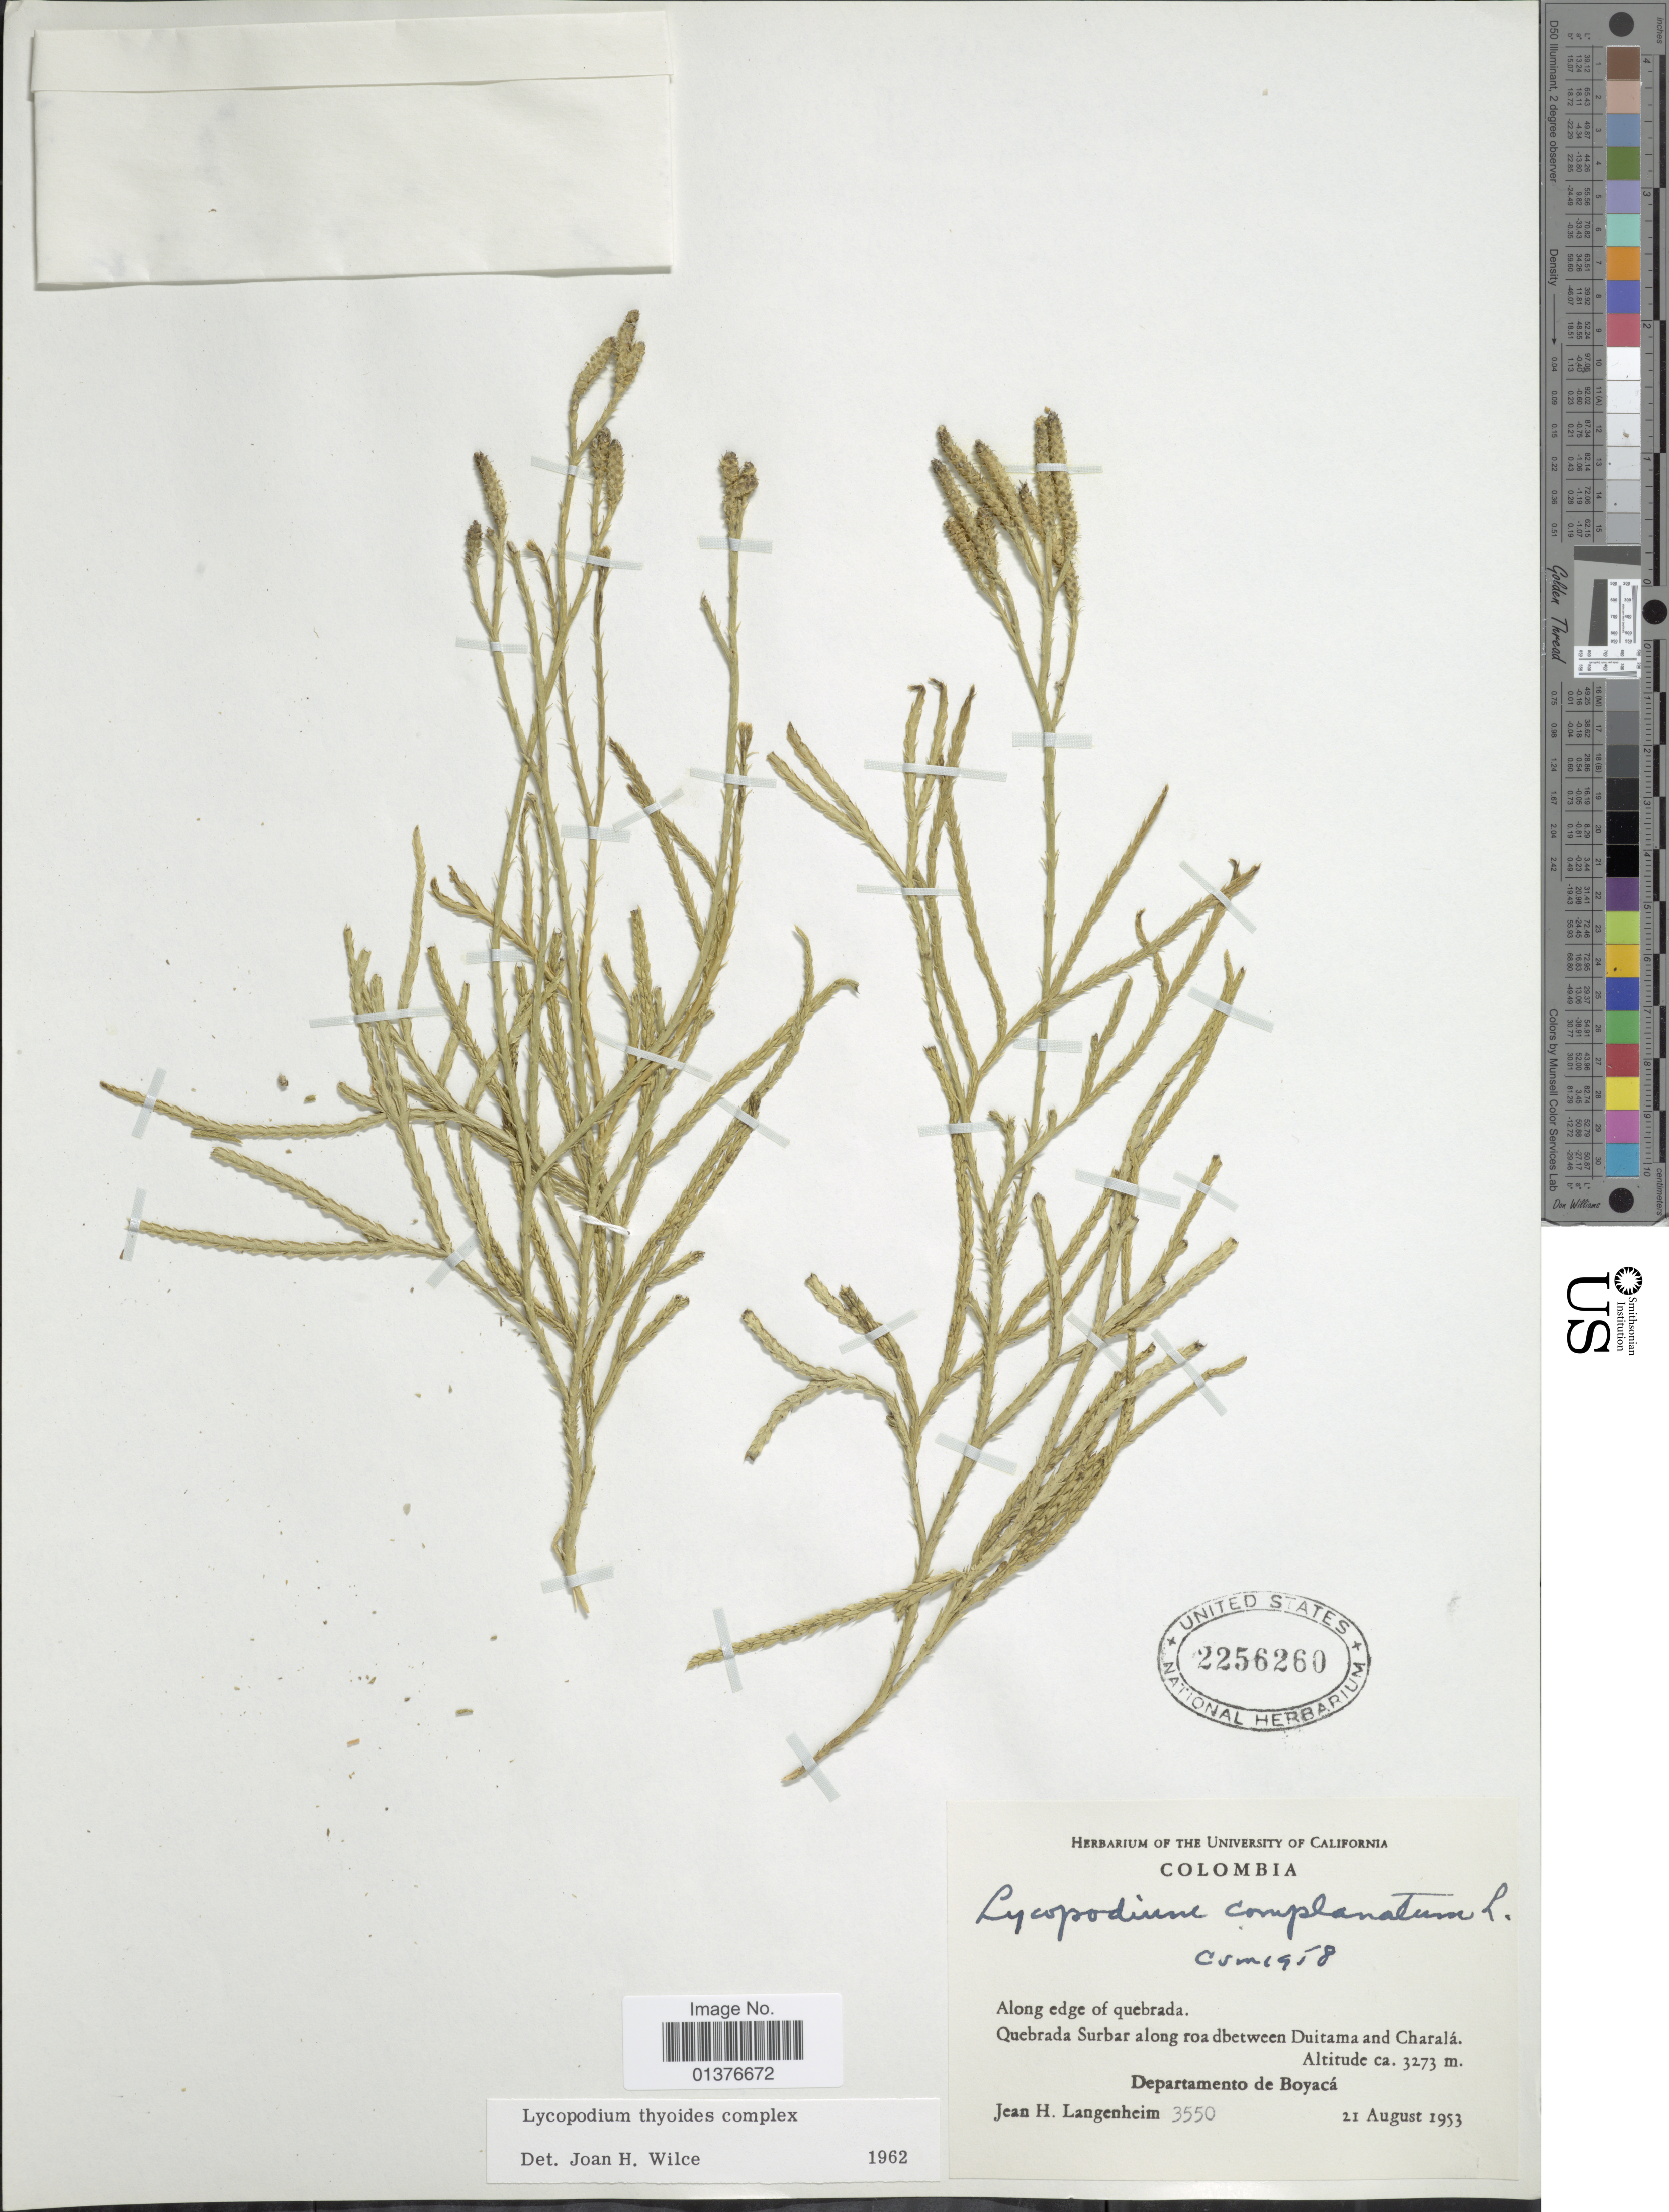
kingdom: Plantae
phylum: Tracheophyta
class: Lycopodiopsida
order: Lycopodiales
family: Lycopodiaceae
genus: Diphasiastrum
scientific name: Diphasiastrum thyoides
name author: (Humb. & Bonpl. ex Willd.) Holub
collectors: J. H. Langenheim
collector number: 3550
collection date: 1953-08-21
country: Colombia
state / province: Boyacá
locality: Along edge of Quebrada, surbar along road between Duitama and Charalá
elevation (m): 3273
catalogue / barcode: US 2256260